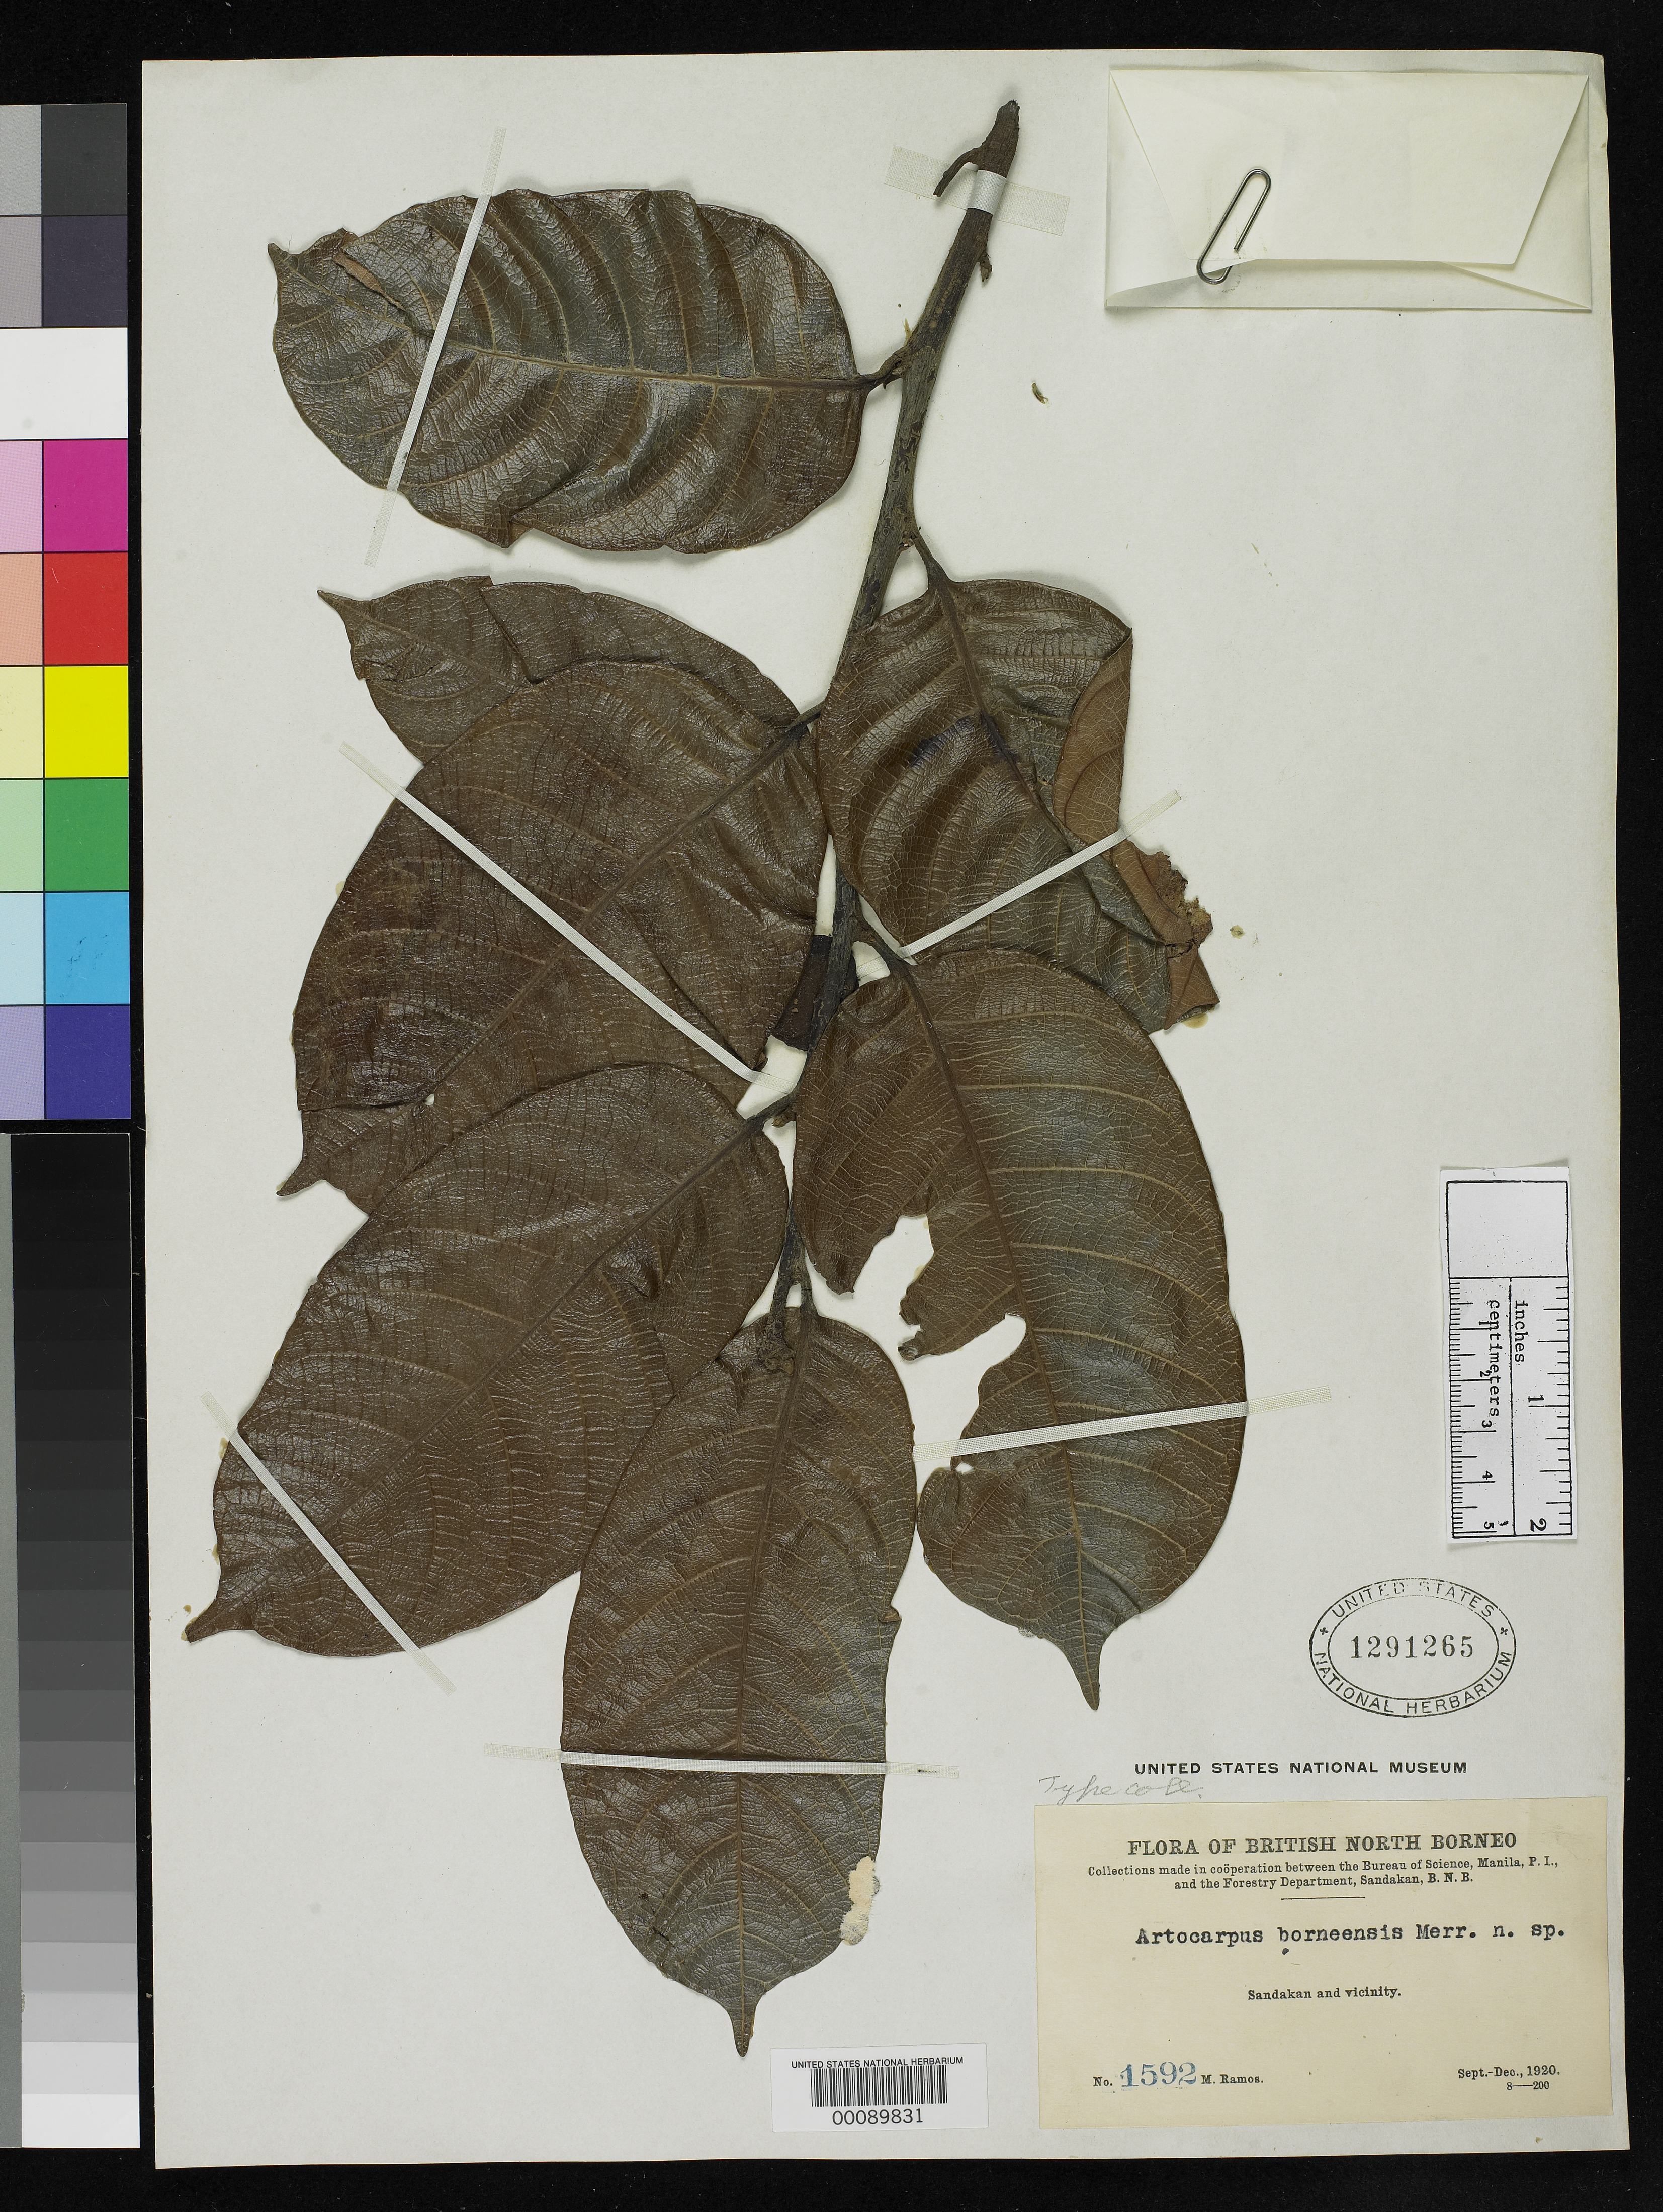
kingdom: Plantae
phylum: Tracheophyta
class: Magnoliopsida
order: Rosales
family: Moraceae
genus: Artocarpus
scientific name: Artocarpus borneensis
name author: Merr.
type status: Isotype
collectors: M. Ramos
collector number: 1592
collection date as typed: Sep 1920 to -- Dec 1920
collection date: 1920-09/1920-12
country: Malaysia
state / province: Sabah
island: Borneo Island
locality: Sandakan & vicinity.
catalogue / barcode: US 1291265